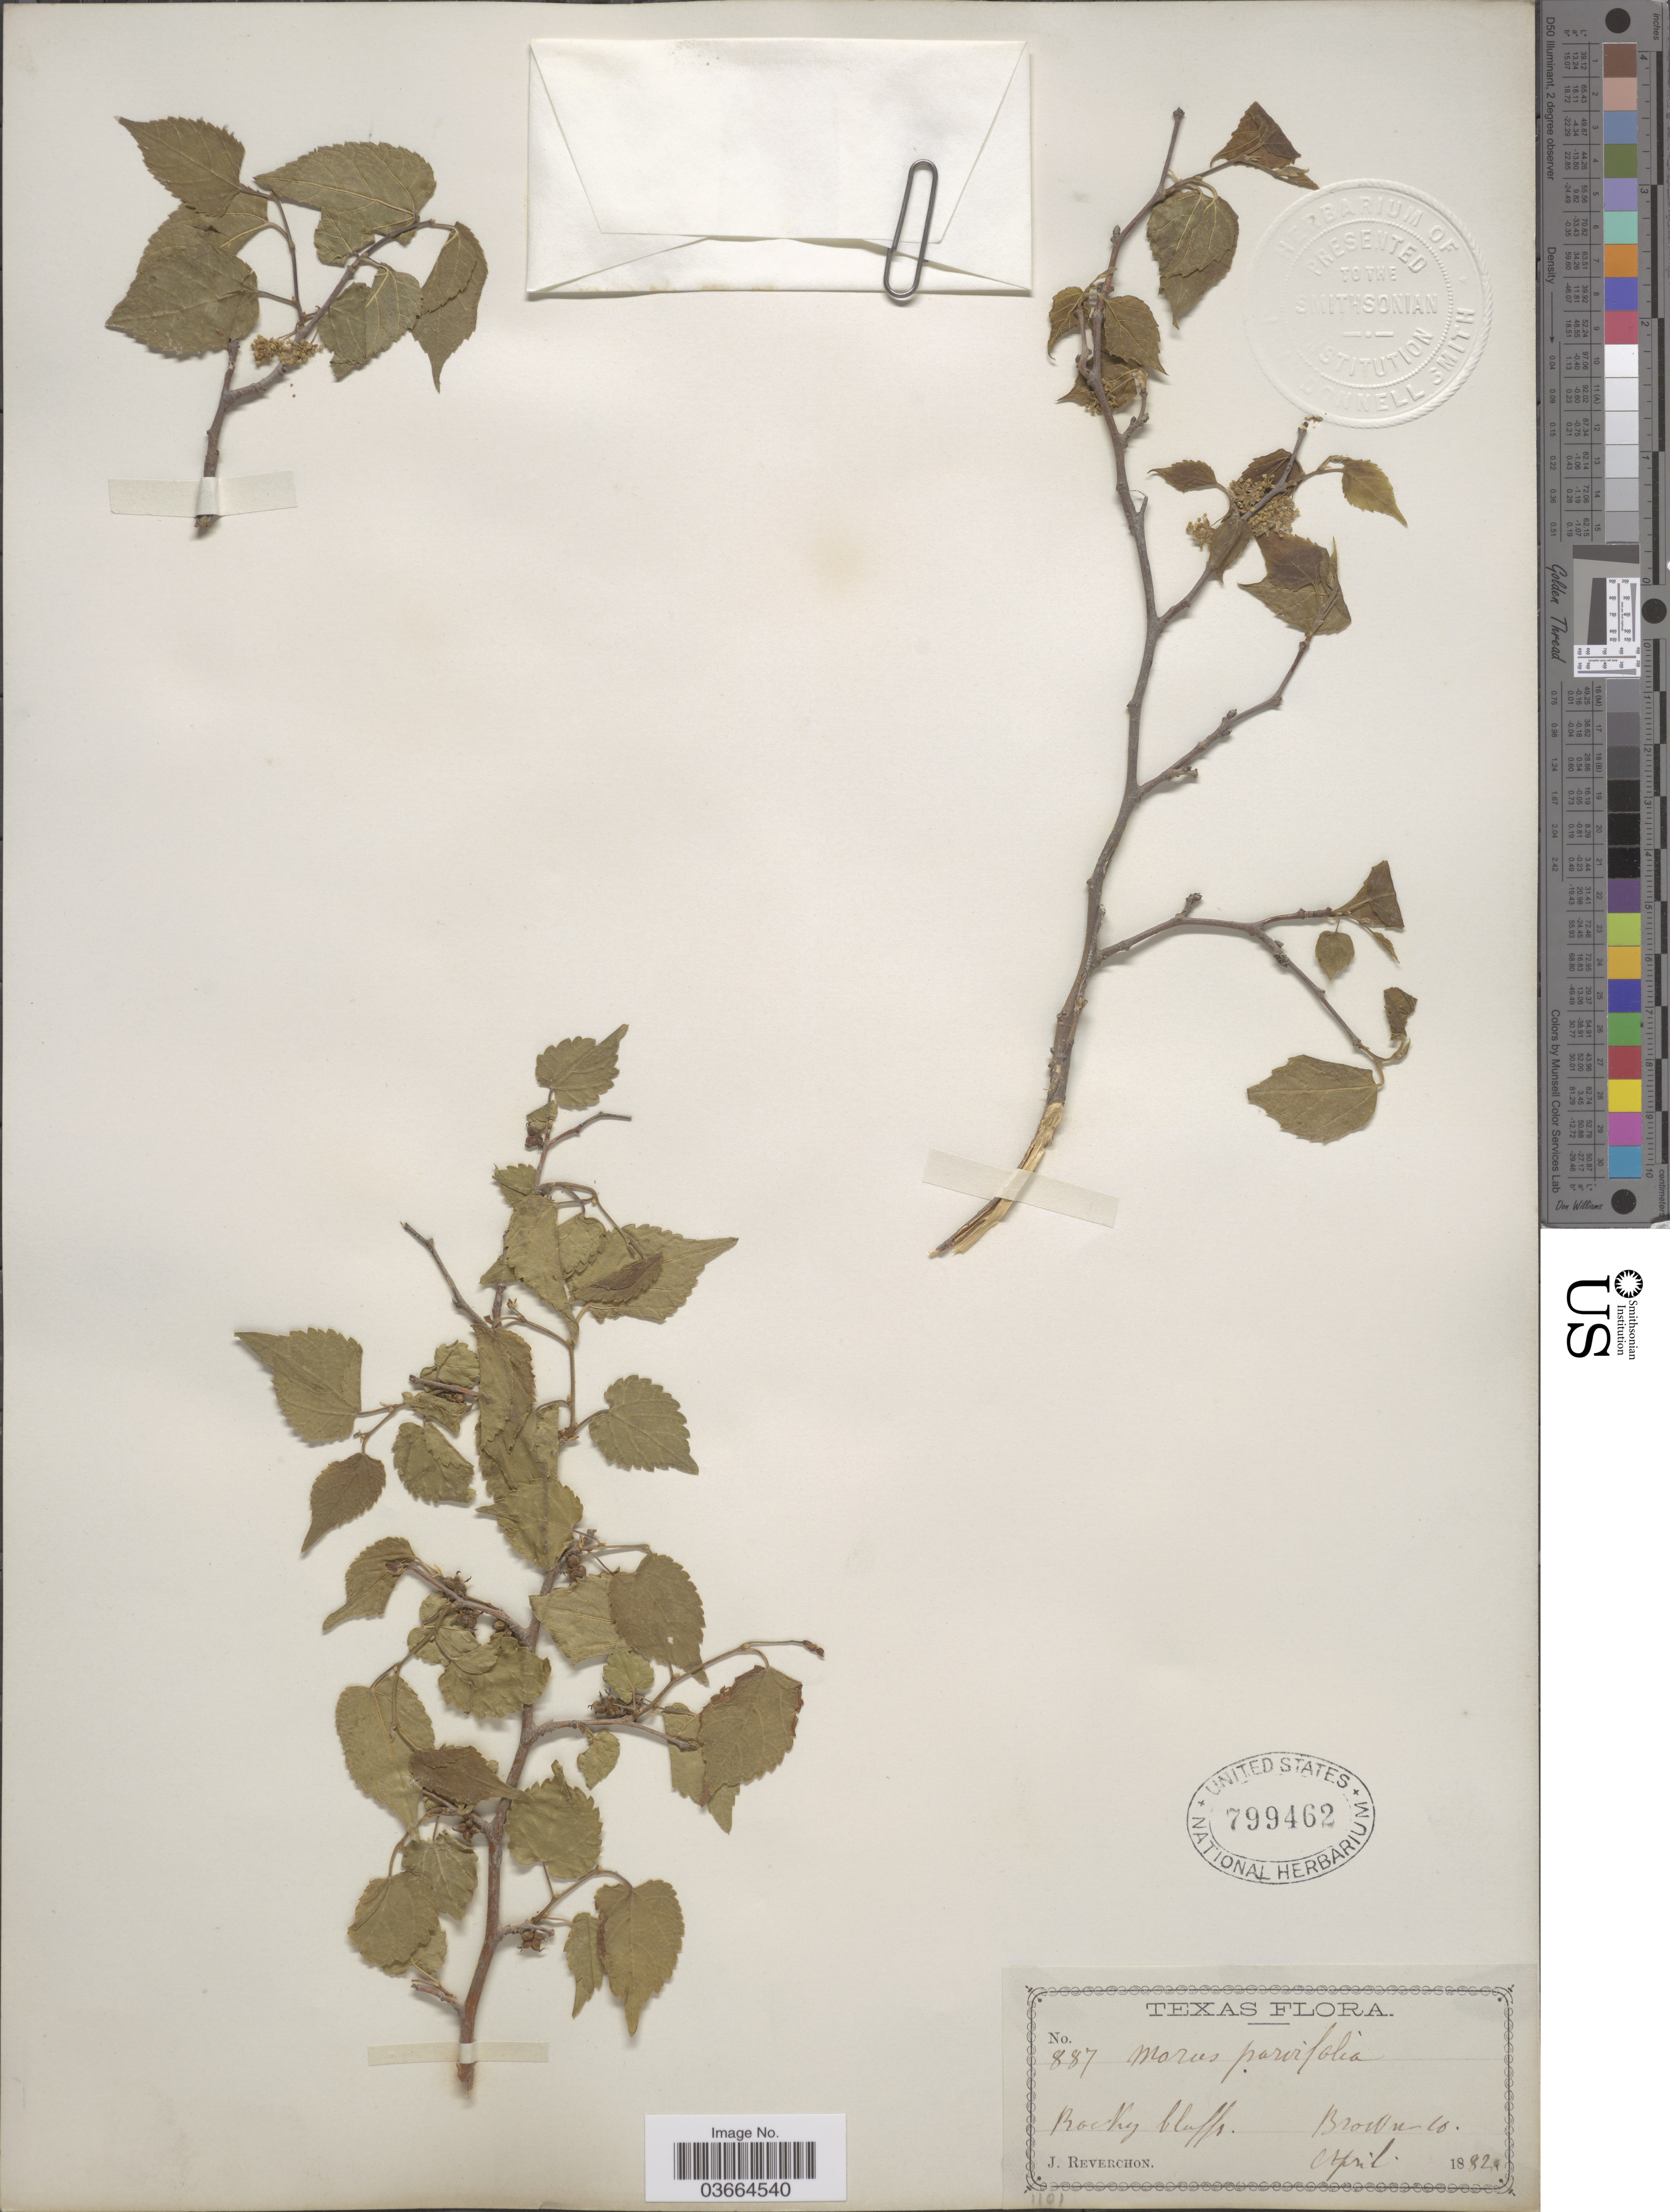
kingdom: Plantae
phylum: Tracheophyta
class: Magnoliopsida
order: Rosales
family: Moraceae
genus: Morus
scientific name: Morus microphylla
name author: Buckley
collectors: J. Reverchon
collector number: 887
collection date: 1882-04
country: United States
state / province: Texas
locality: Brown Co.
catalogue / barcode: US 799462